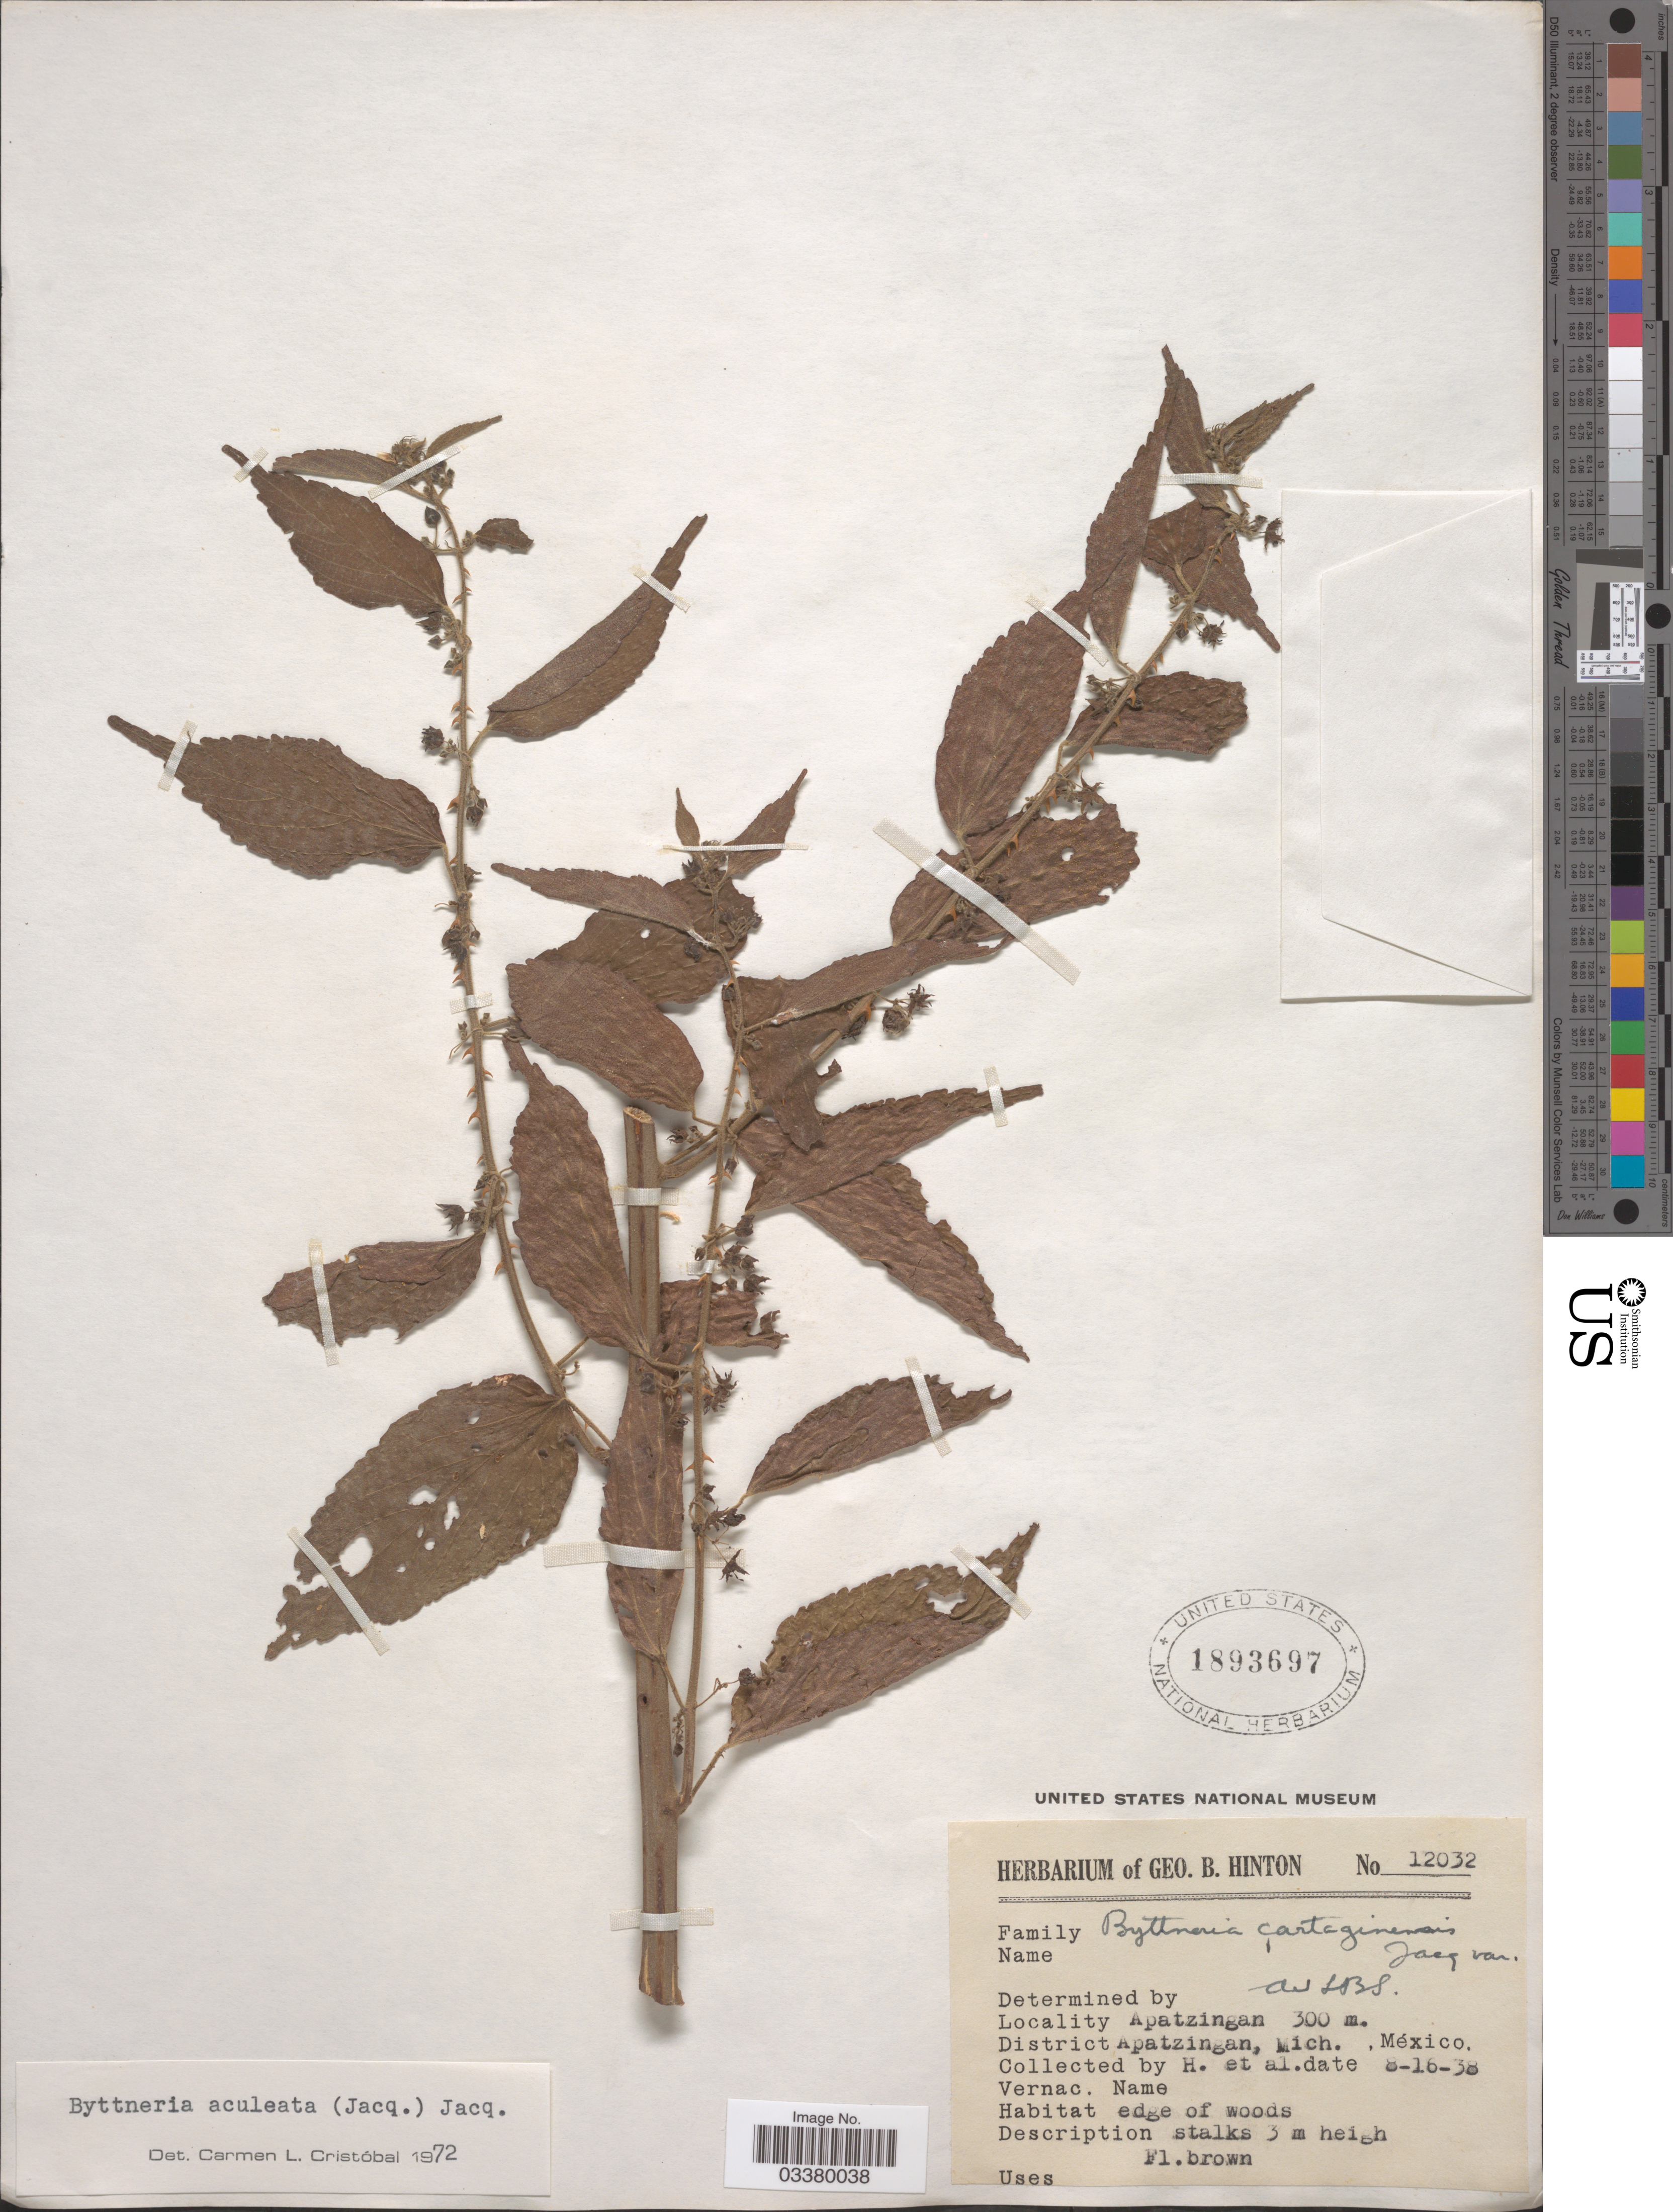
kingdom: Plantae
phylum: Tracheophyta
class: Magnoliopsida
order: Malvales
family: Malvaceae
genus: Byttneria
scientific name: Byttneria aculeata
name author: (Jacq.) Jacq.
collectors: G. B. Hinton & et al.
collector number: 12032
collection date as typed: Transcribed d/m/y: 16/8/38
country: Mexico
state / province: Michoacán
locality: Apatzingan, District Apatzingan.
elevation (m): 300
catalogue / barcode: US 1893697